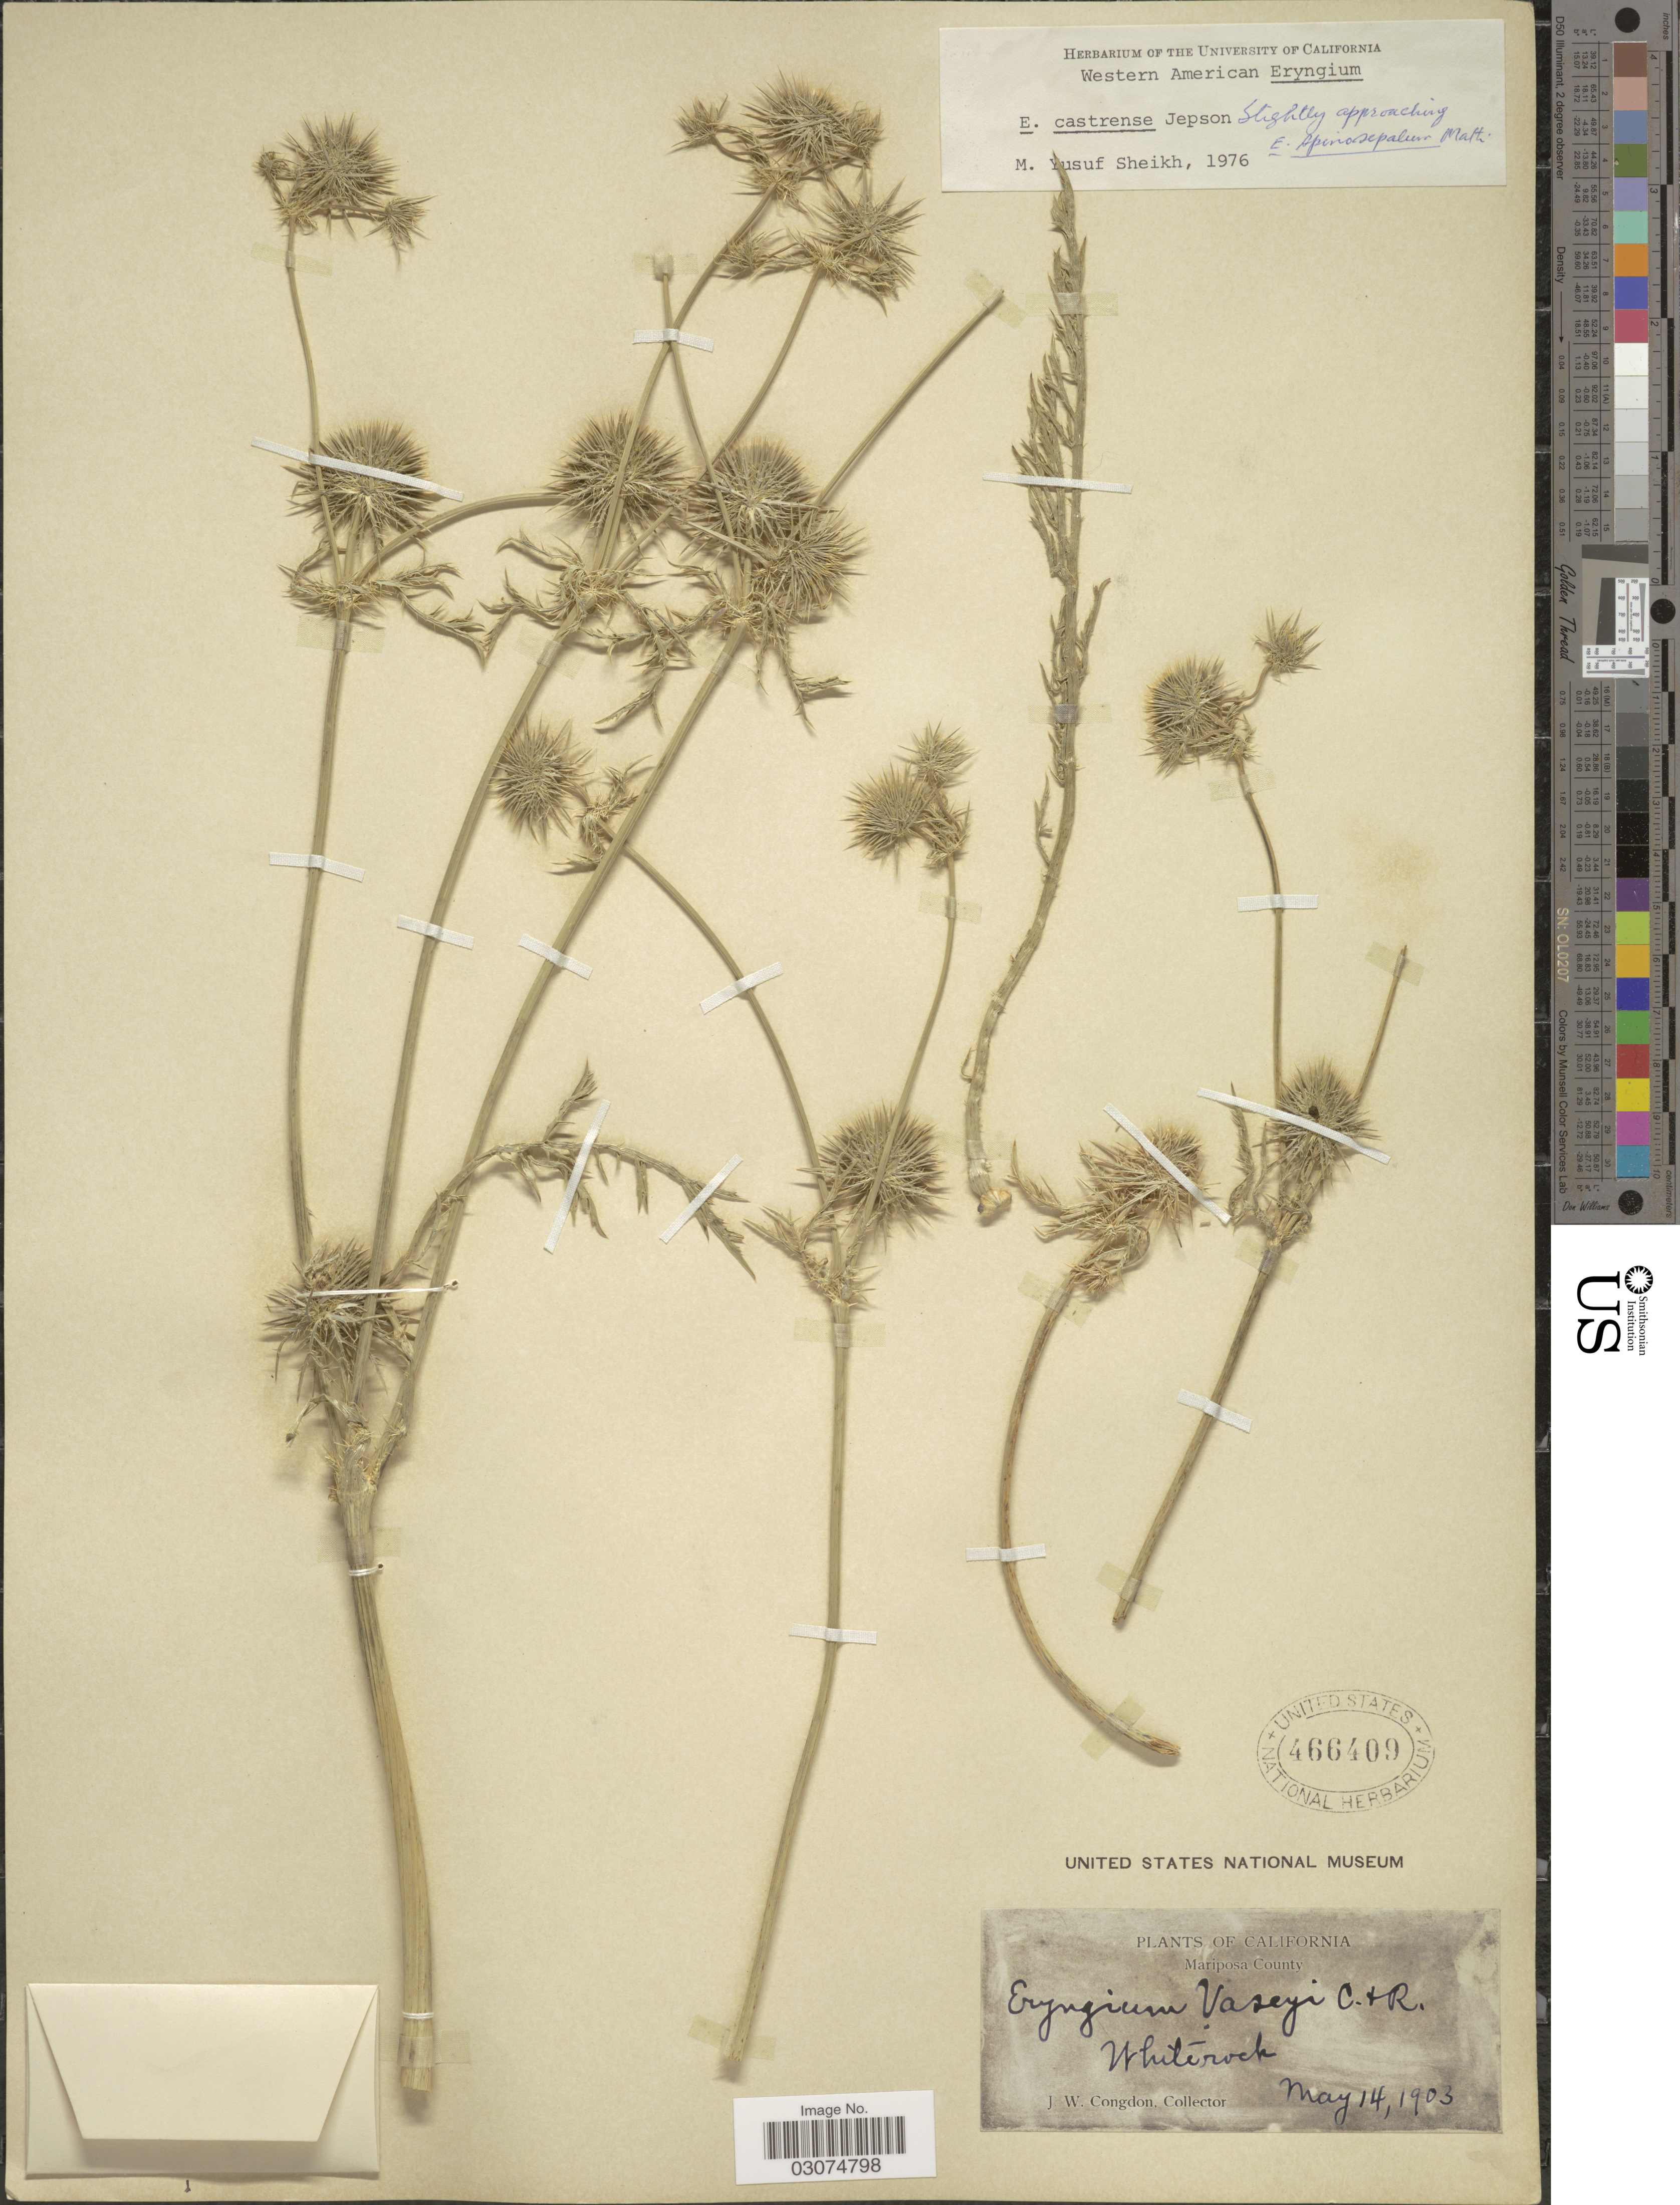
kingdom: Plantae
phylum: Tracheophyta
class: Magnoliopsida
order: Apiales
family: Apiaceae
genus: Eryngium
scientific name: Eryngium castrense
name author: Jeps.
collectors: J. W. Congdon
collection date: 1903-05-14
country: United States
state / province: California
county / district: Mariposa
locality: Mariposa County. Whiterock.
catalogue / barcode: US 466409